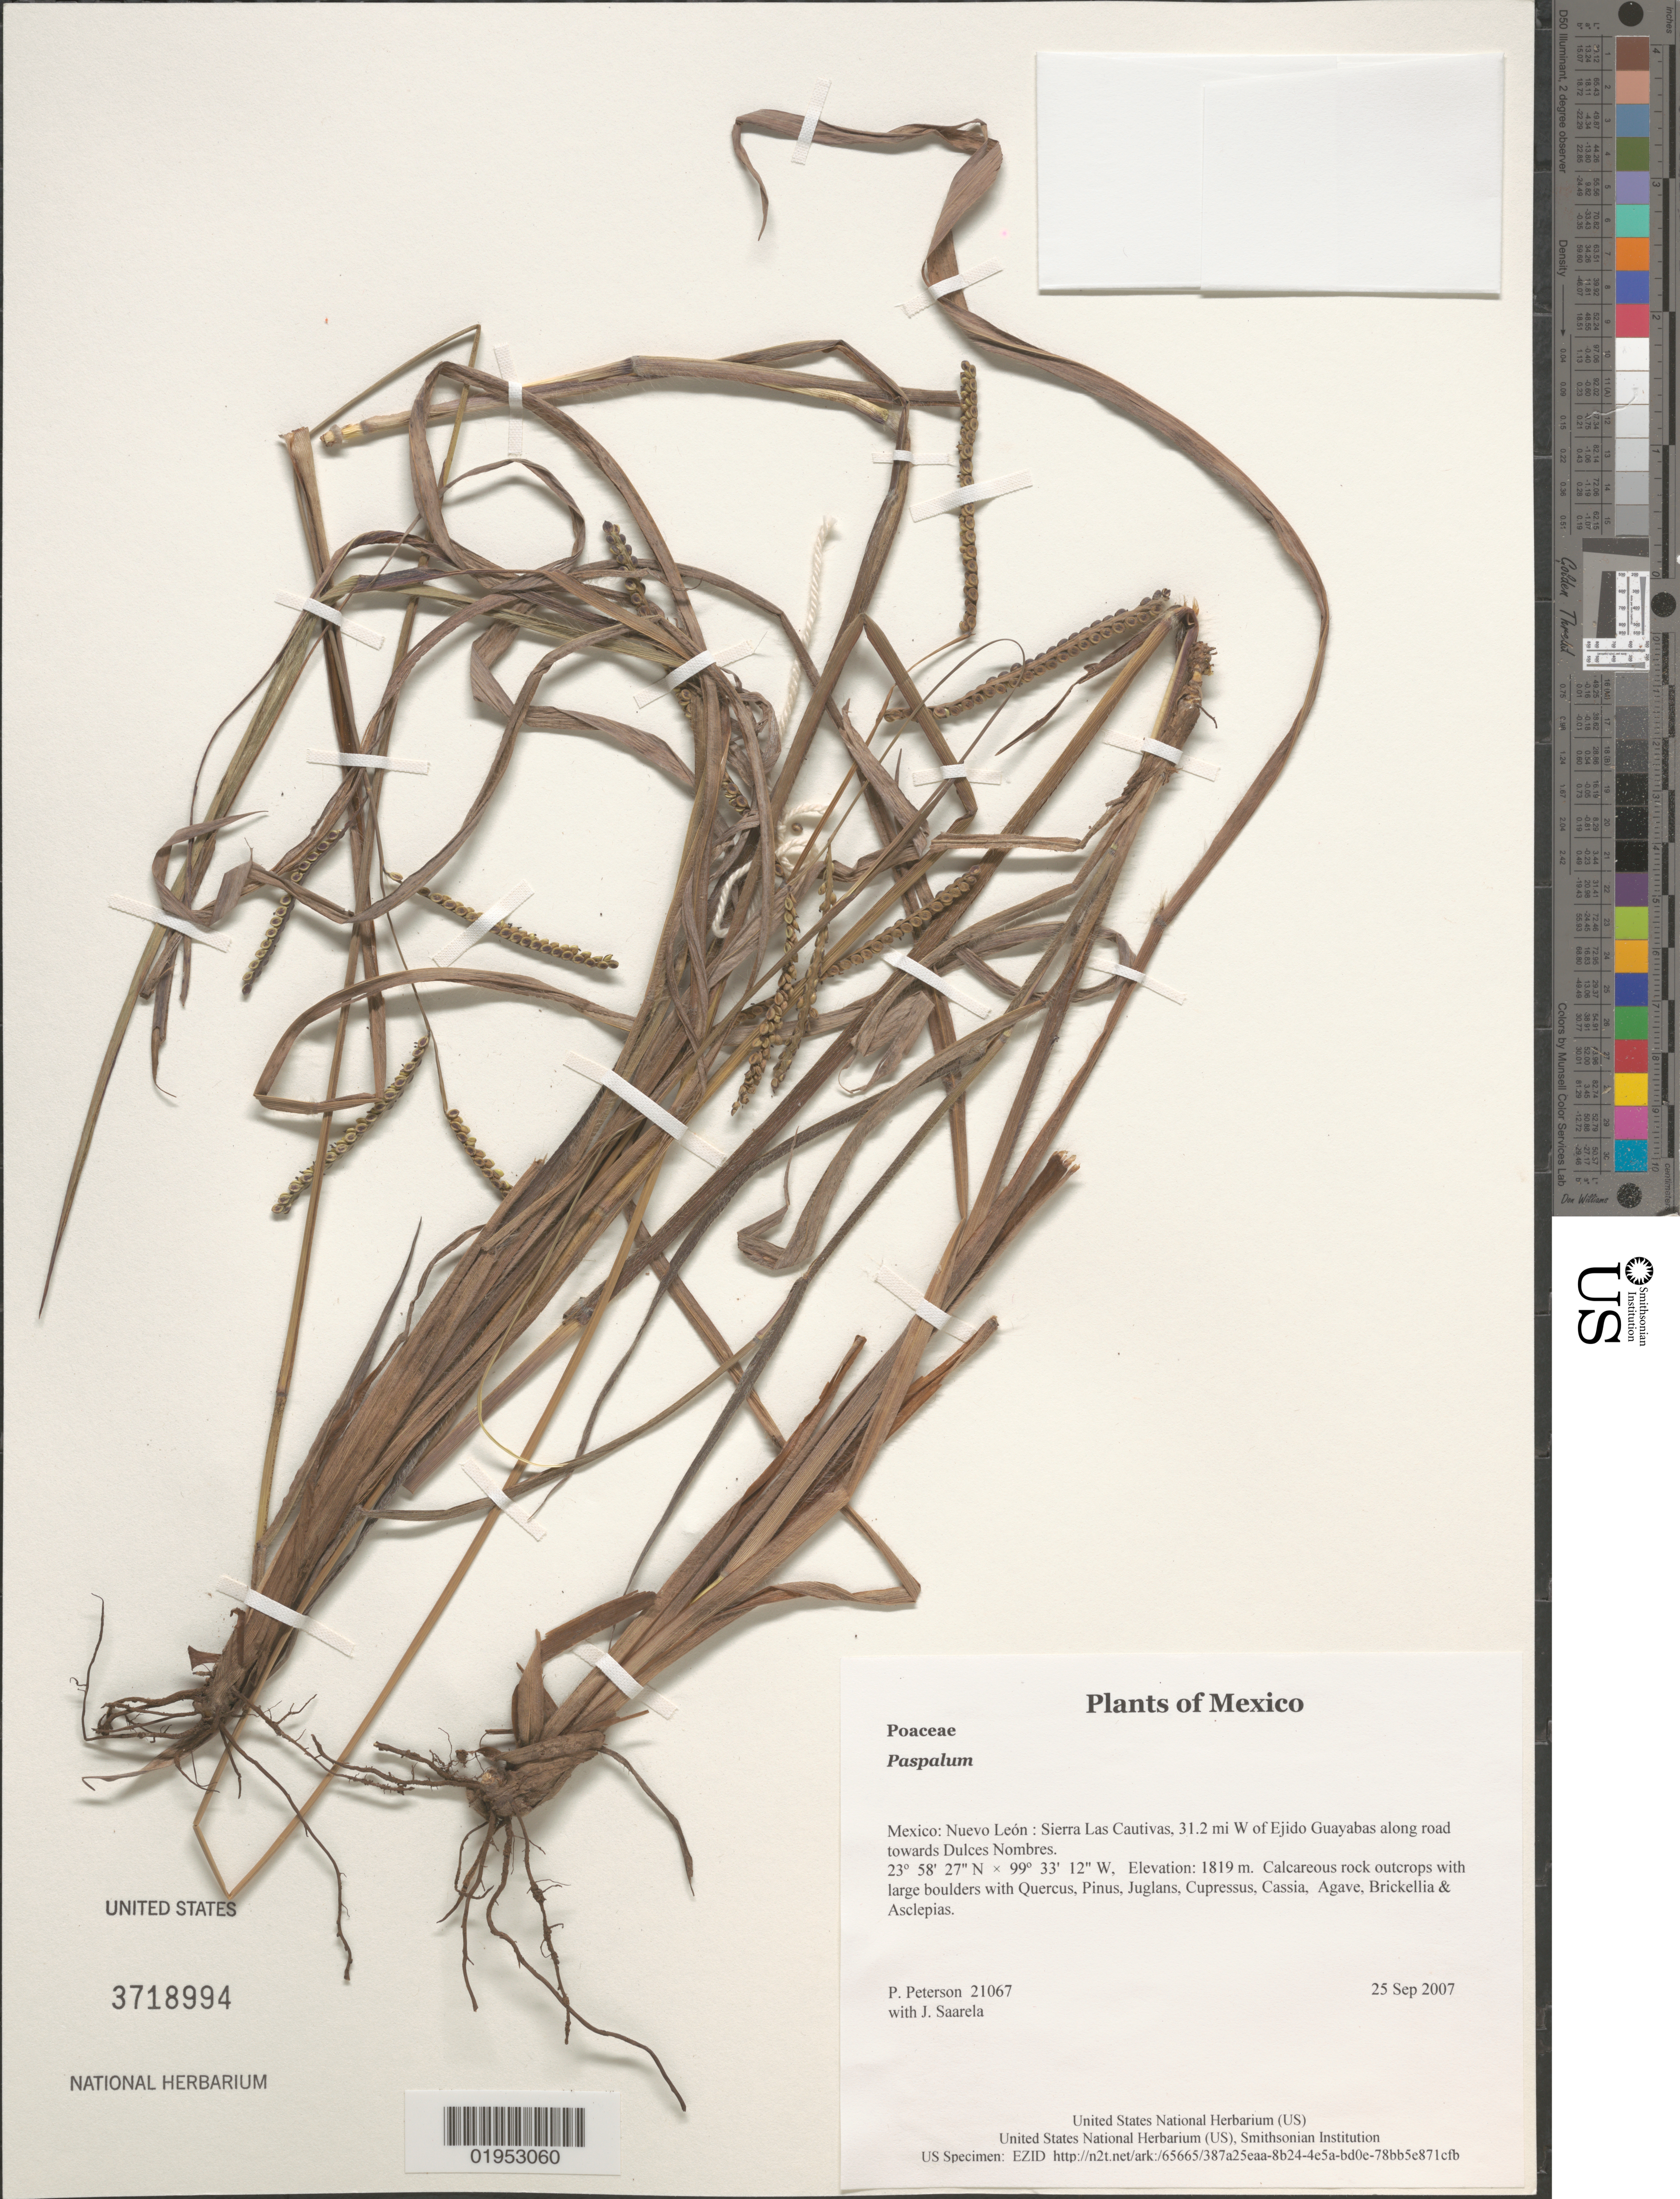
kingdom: Plantae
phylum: Tracheophyta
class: Liliopsida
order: Poales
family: Poaceae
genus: Paspalum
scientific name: Paspalum sp.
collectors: P. M. Peterson & J. Saarela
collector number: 21067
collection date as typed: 25 Sep 2007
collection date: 2007-09-25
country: Mexico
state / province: Nuevo León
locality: Sierra Las Cautivas, 31.2 mi W of Ejido Guayabas along road towards Dulces Nombres.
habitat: Calcareous rock outcrops with large boulders with Quercus, Pinus, Juglans, Cupressus, Cassia, Agave, Brickellia & Asclepias.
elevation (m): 1819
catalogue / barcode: US 3718994